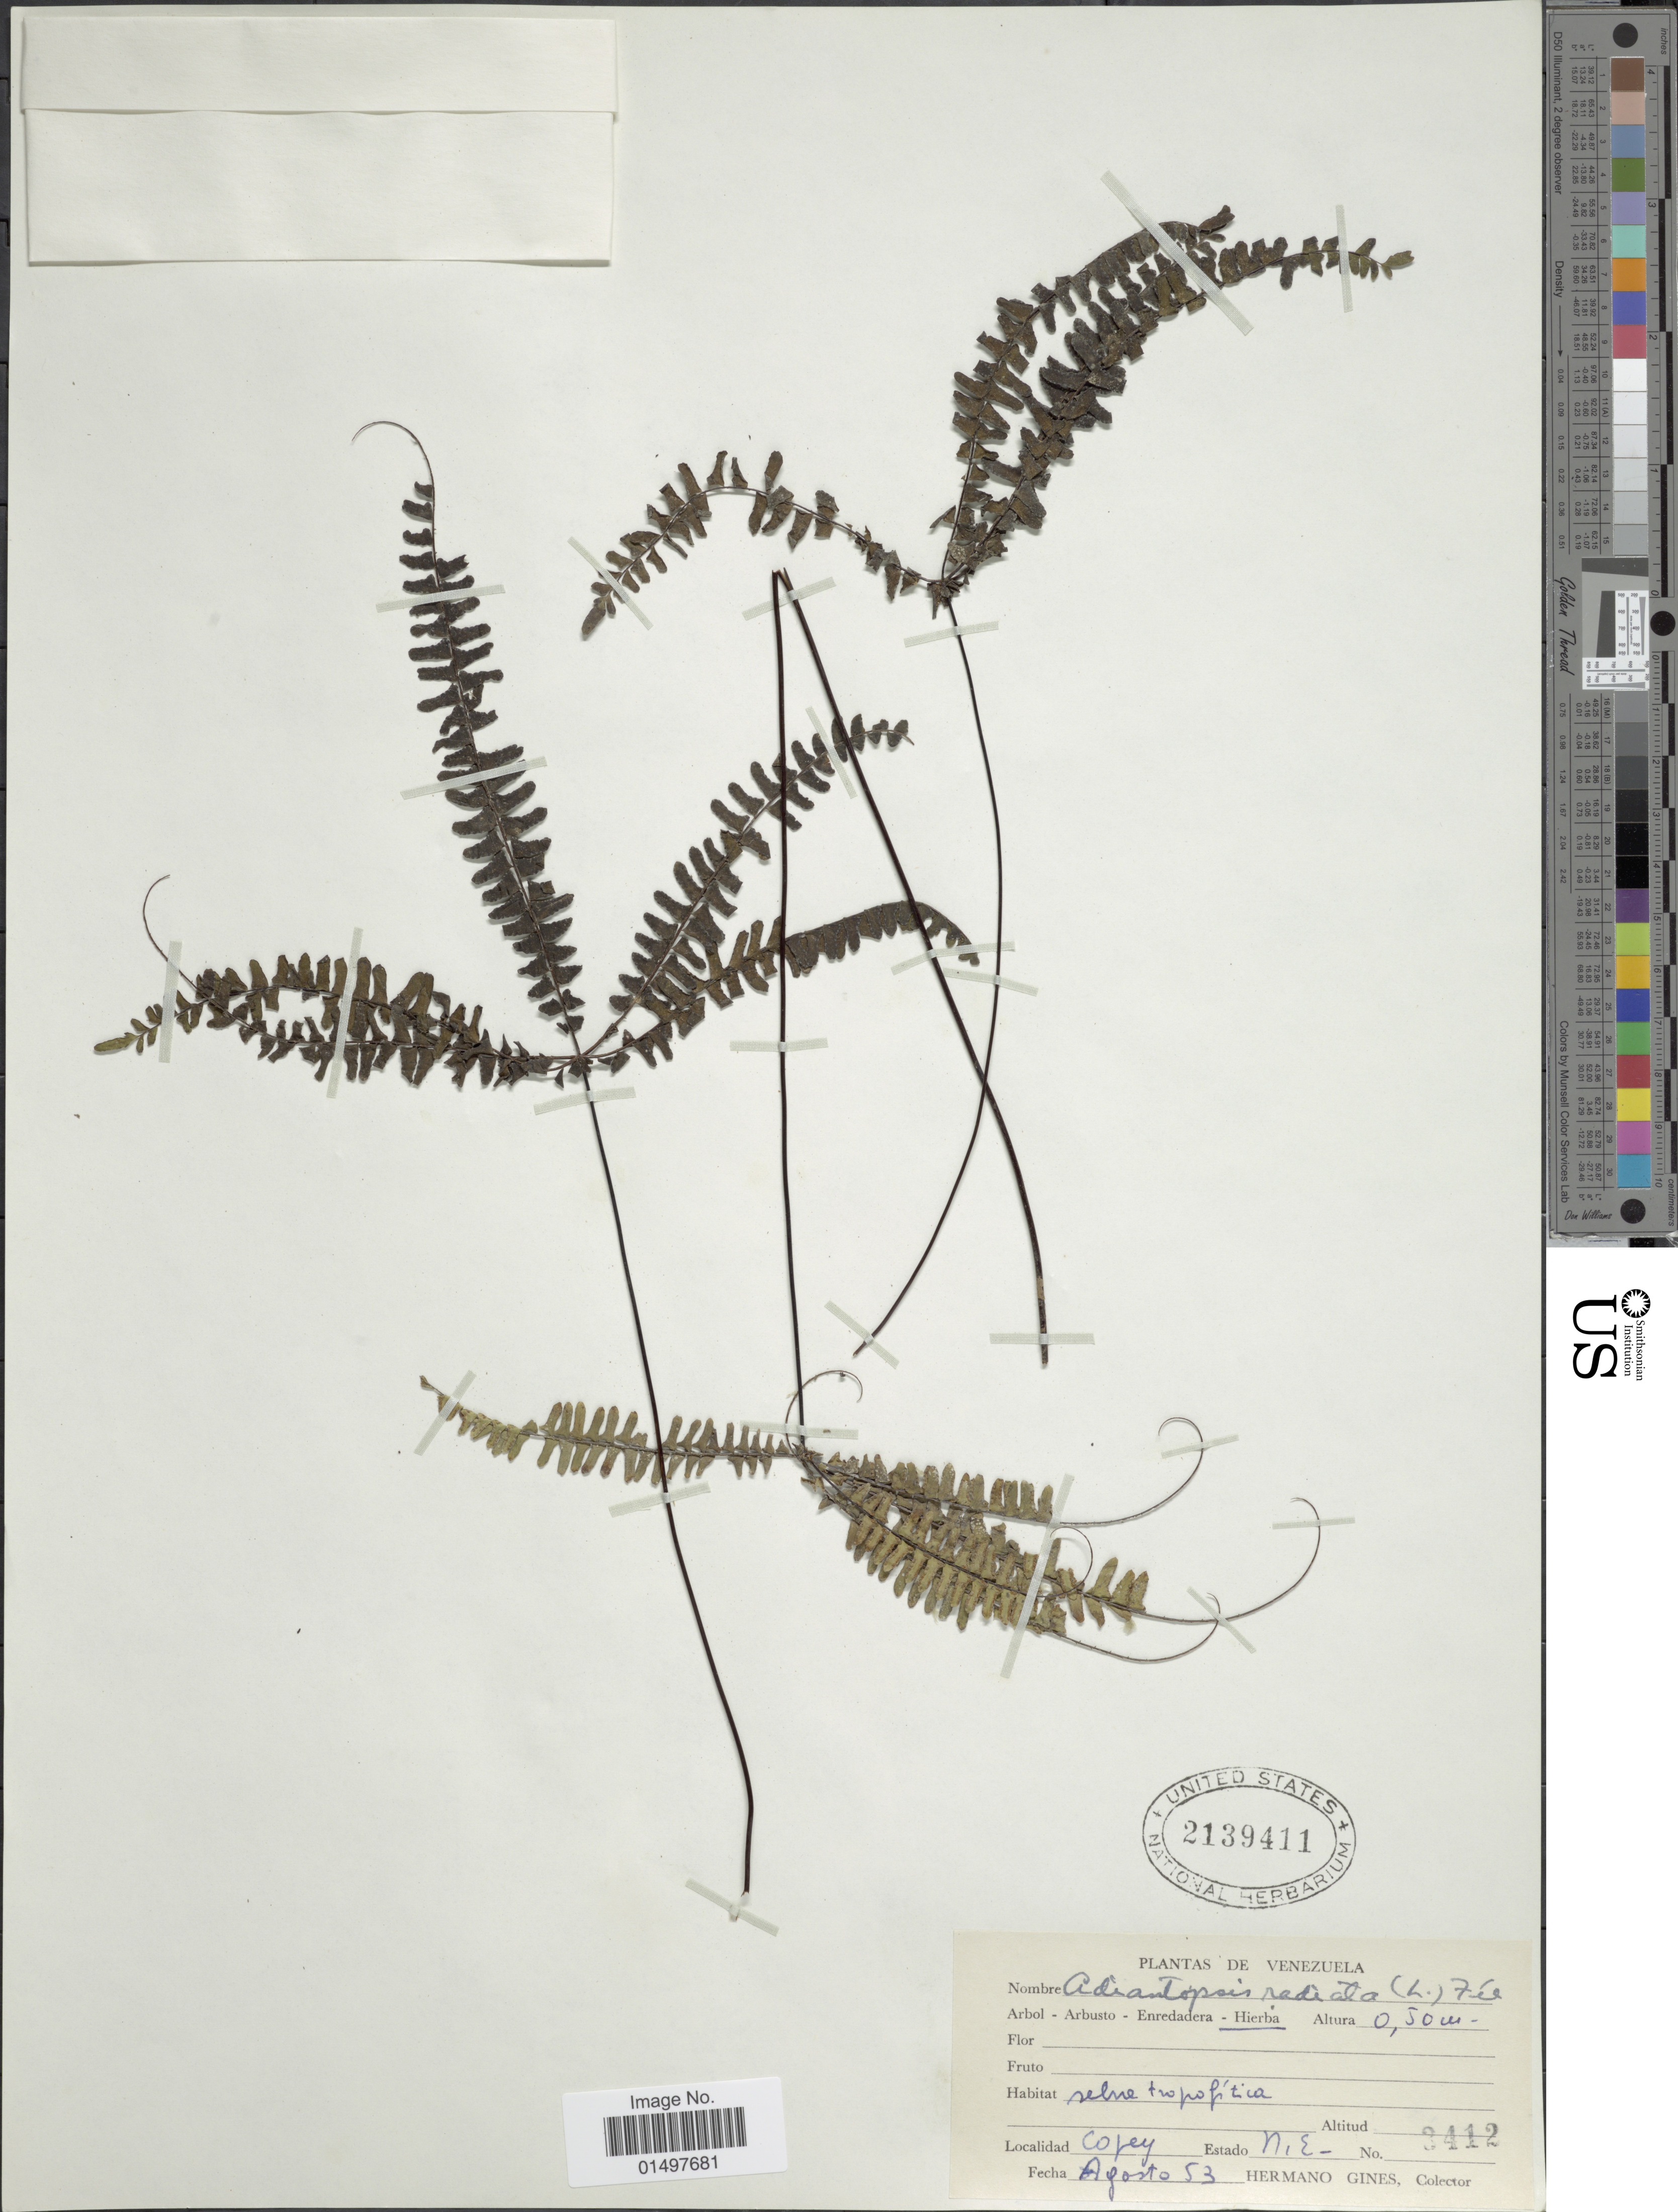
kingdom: Plantae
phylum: Tracheophyta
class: Polypodiopsida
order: Polypodiales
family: Pteridaceae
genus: Adiantopsis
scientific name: Adiantopsis radiata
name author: (L.) Fée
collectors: Bro. Gines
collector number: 3412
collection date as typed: Transcribed d/m/y: /8/53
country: Venezuela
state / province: Nueva Esparta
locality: Copey, Estado N.E. [State of Nueva Esparta]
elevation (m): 0.5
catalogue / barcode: US 2139411